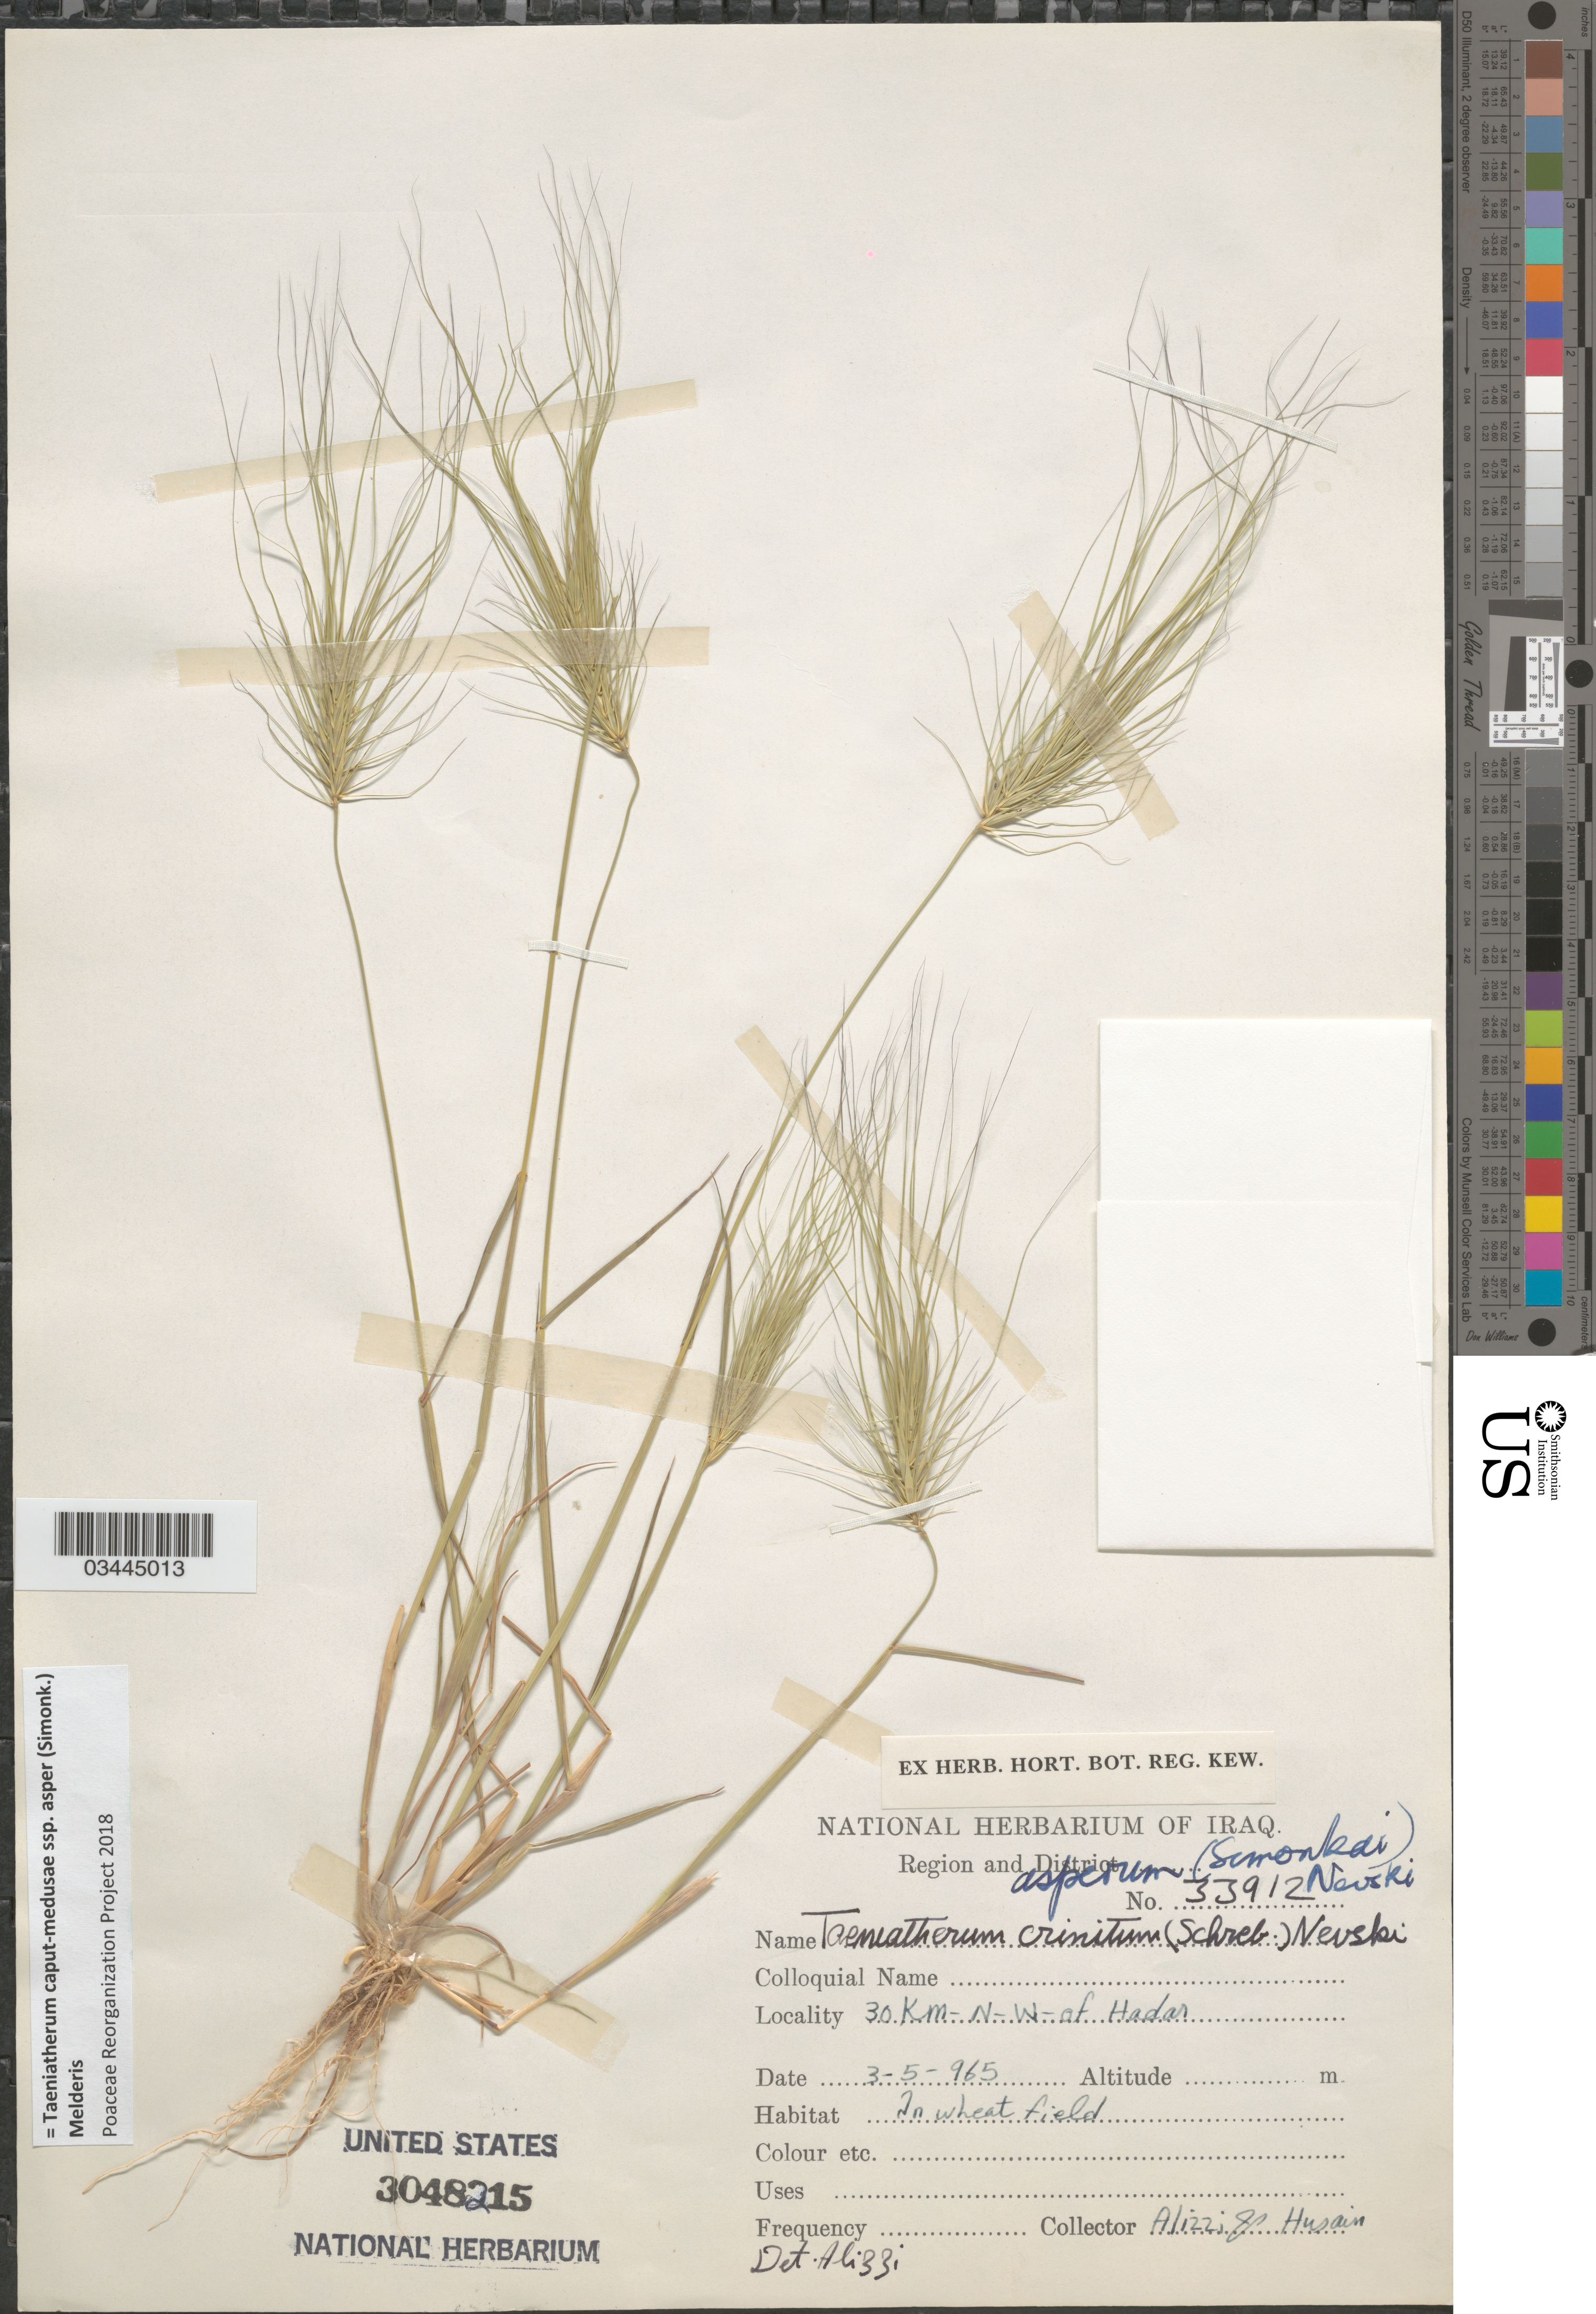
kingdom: Plantae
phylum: Tracheophyta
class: Liliopsida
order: Poales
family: Poaceae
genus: Taeniatherum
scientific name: Taeniatherum caput-medusae subsp. asper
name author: (Simonk.) Melderis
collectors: Alizzi & Husain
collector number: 33912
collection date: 1965-05-03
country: Iraq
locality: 30 Km - N - W - of Hadar. In wheat field.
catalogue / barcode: US 3048215